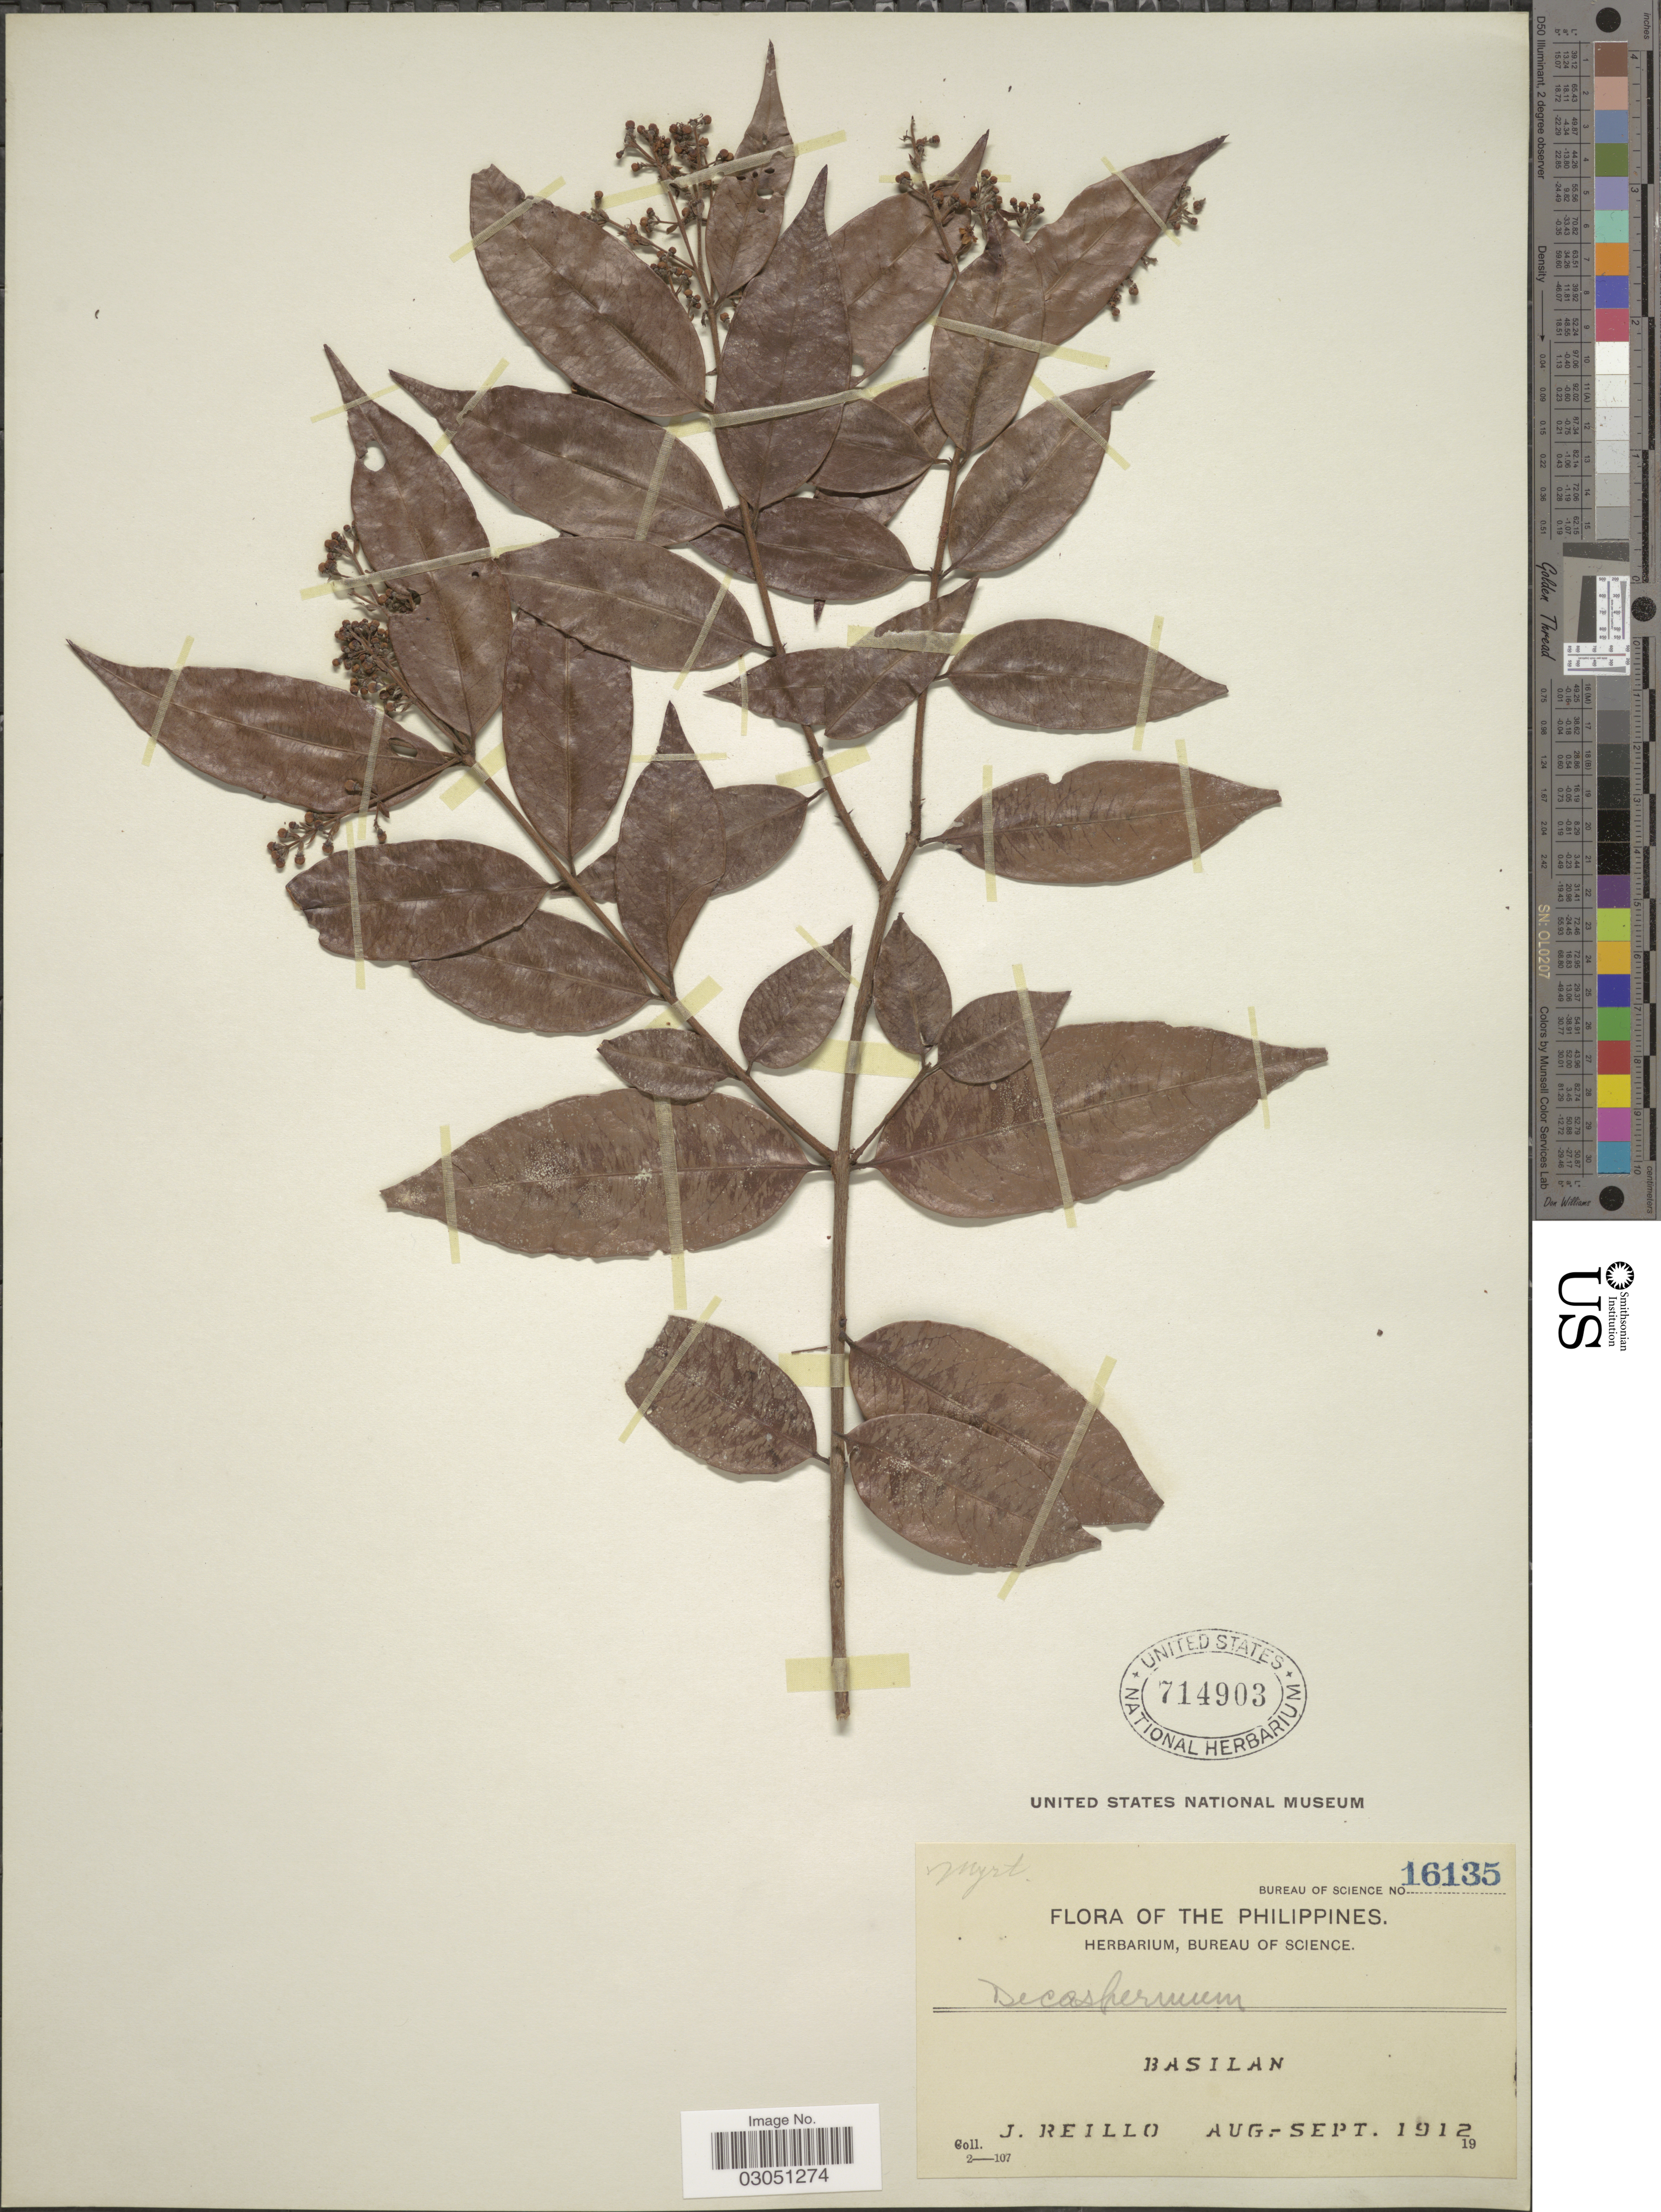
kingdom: Plantae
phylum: Tracheophyta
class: Magnoliopsida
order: Myrtales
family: Myrtaceae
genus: Decaspermum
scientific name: Decaspermum sp.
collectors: J. Reillo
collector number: Bureau of science 16135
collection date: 1912-08/1912-09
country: Philippines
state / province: Muslim Mindanao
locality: Basilan.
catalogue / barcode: US 714903